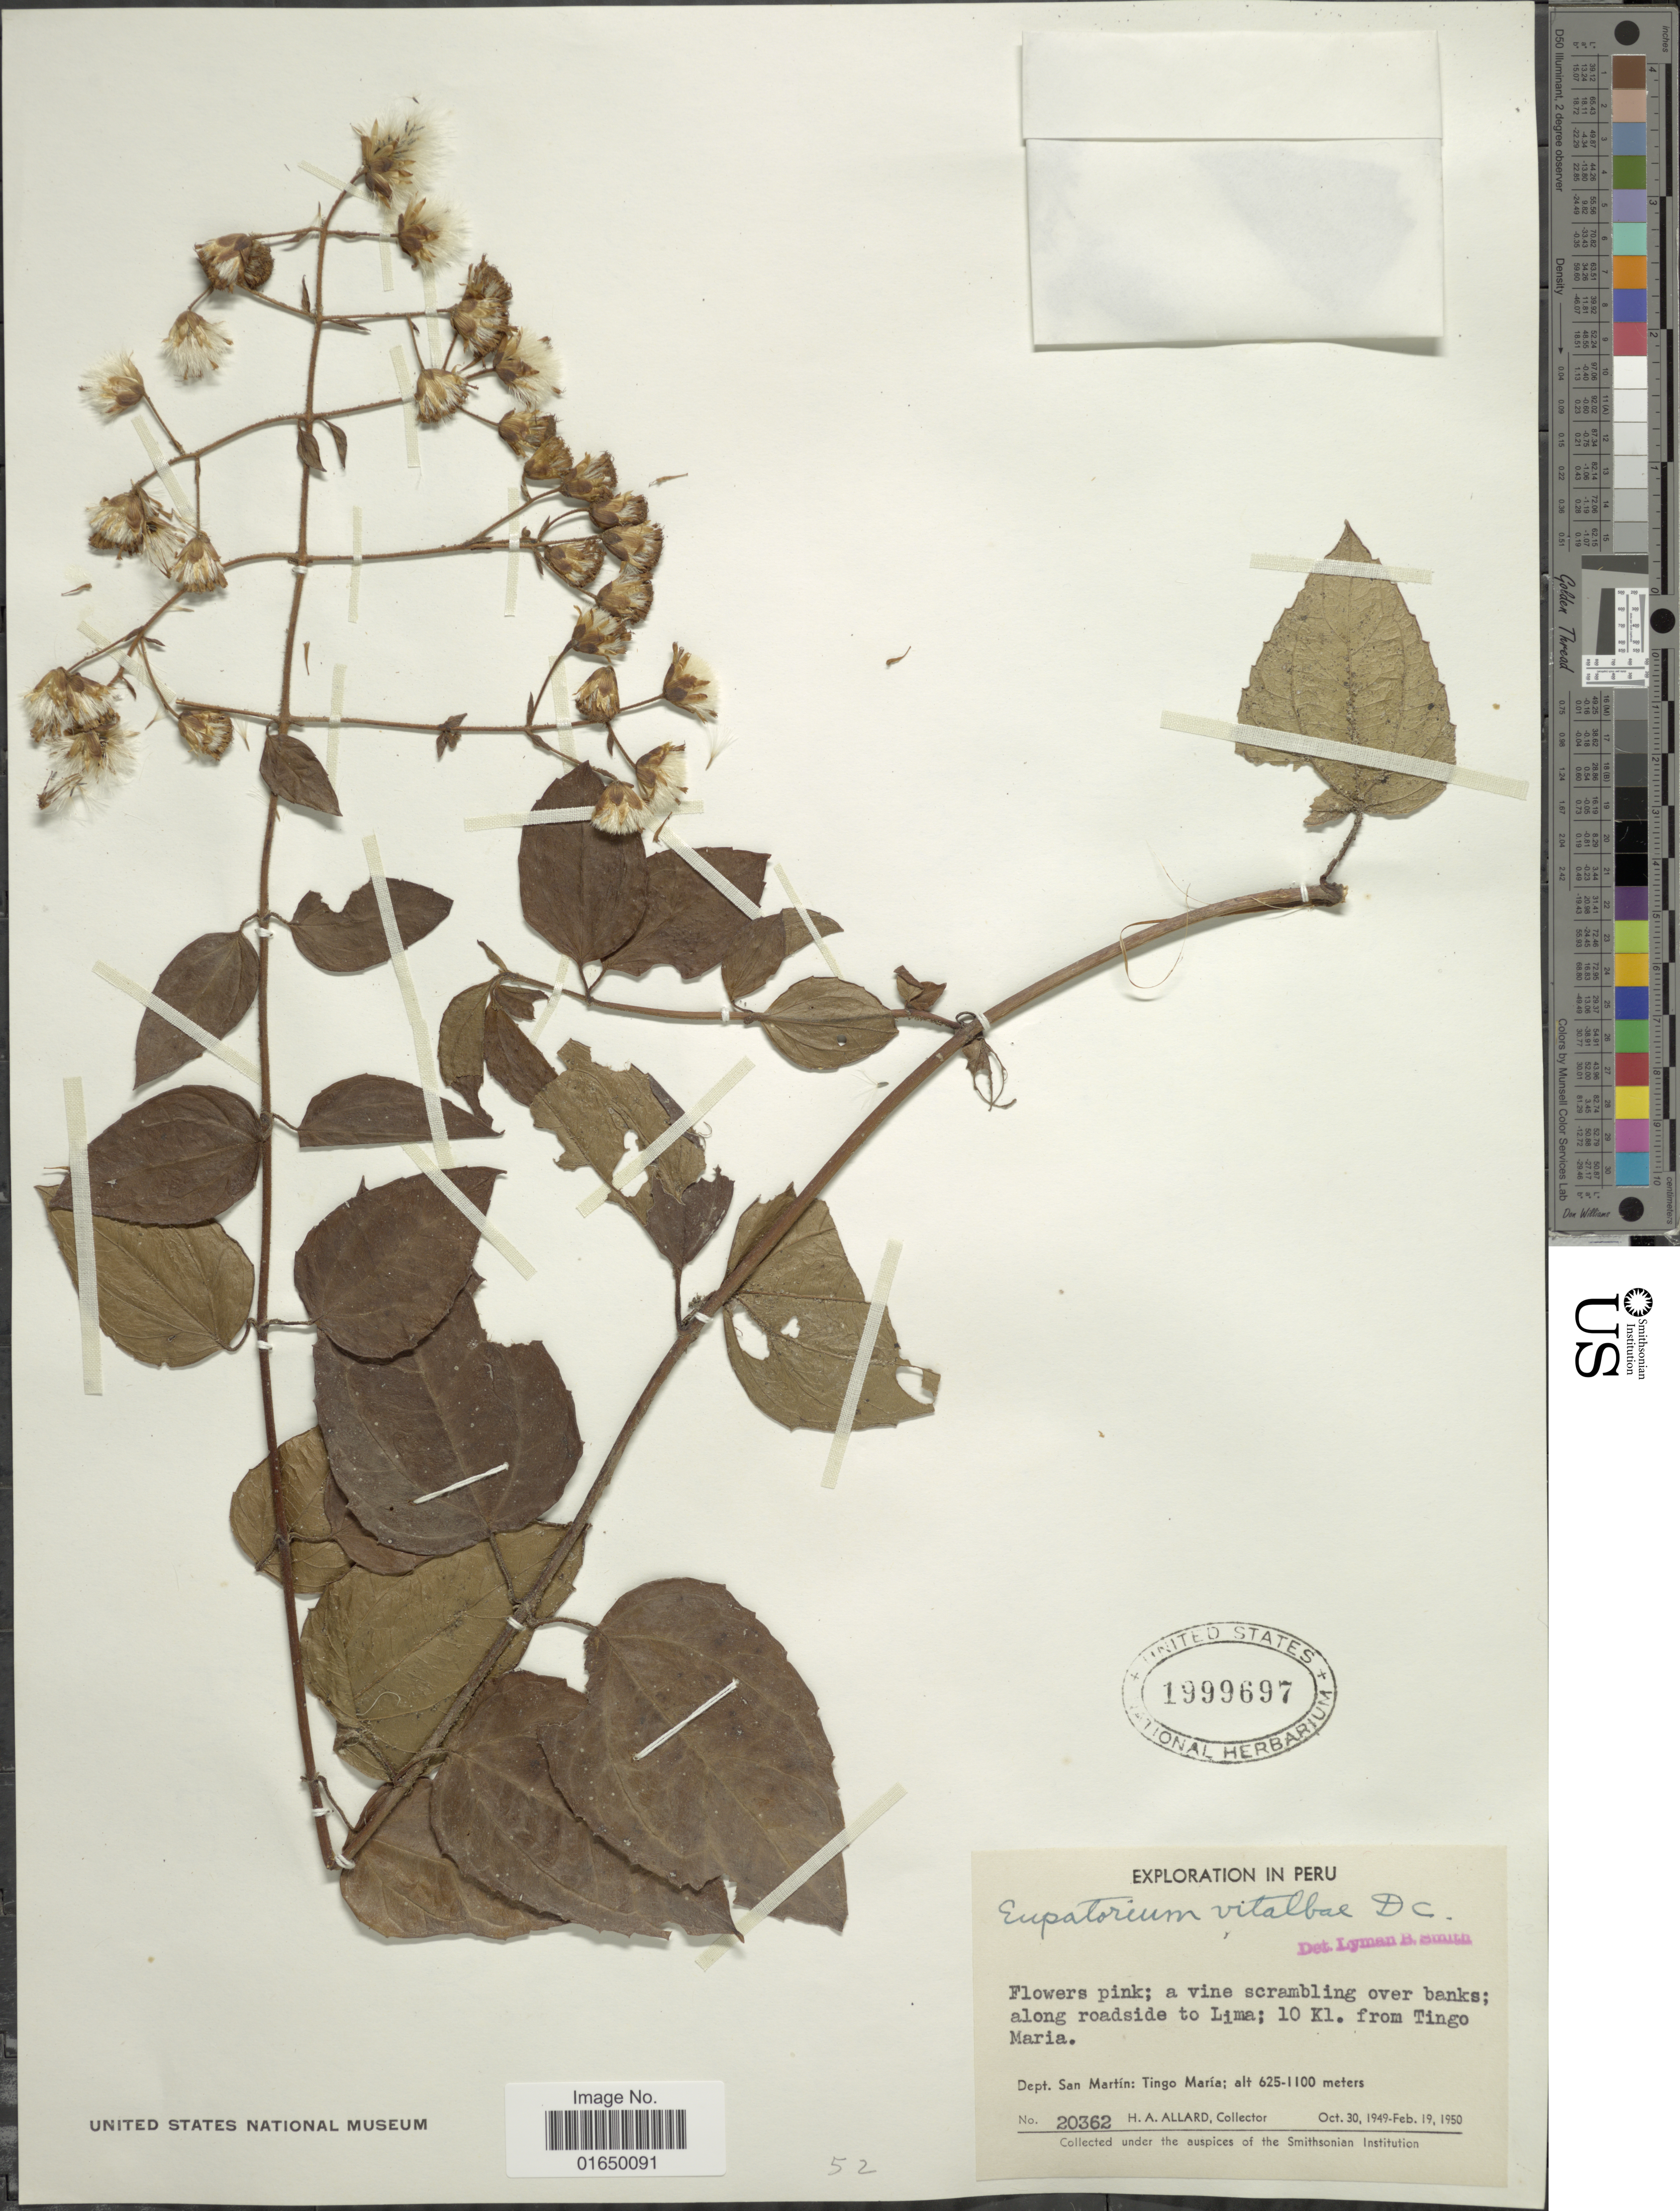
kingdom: Plantae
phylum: Tracheophyta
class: Magnoliopsida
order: Asterales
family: Asteraceae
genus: Heterocondylus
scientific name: Heterocondylus vitalbae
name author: (DC.) R.M. King & H. Rob.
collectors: H. A. Allard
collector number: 20362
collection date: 1949-10-30/1950-02-19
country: Peru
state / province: San Martín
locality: A vine scramblimg over banks; along roadside to Lima; 10 Kl. from Ringo Maria. Dep. San Martín: Tingo María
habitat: along roadside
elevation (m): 625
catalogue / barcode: US 1999697